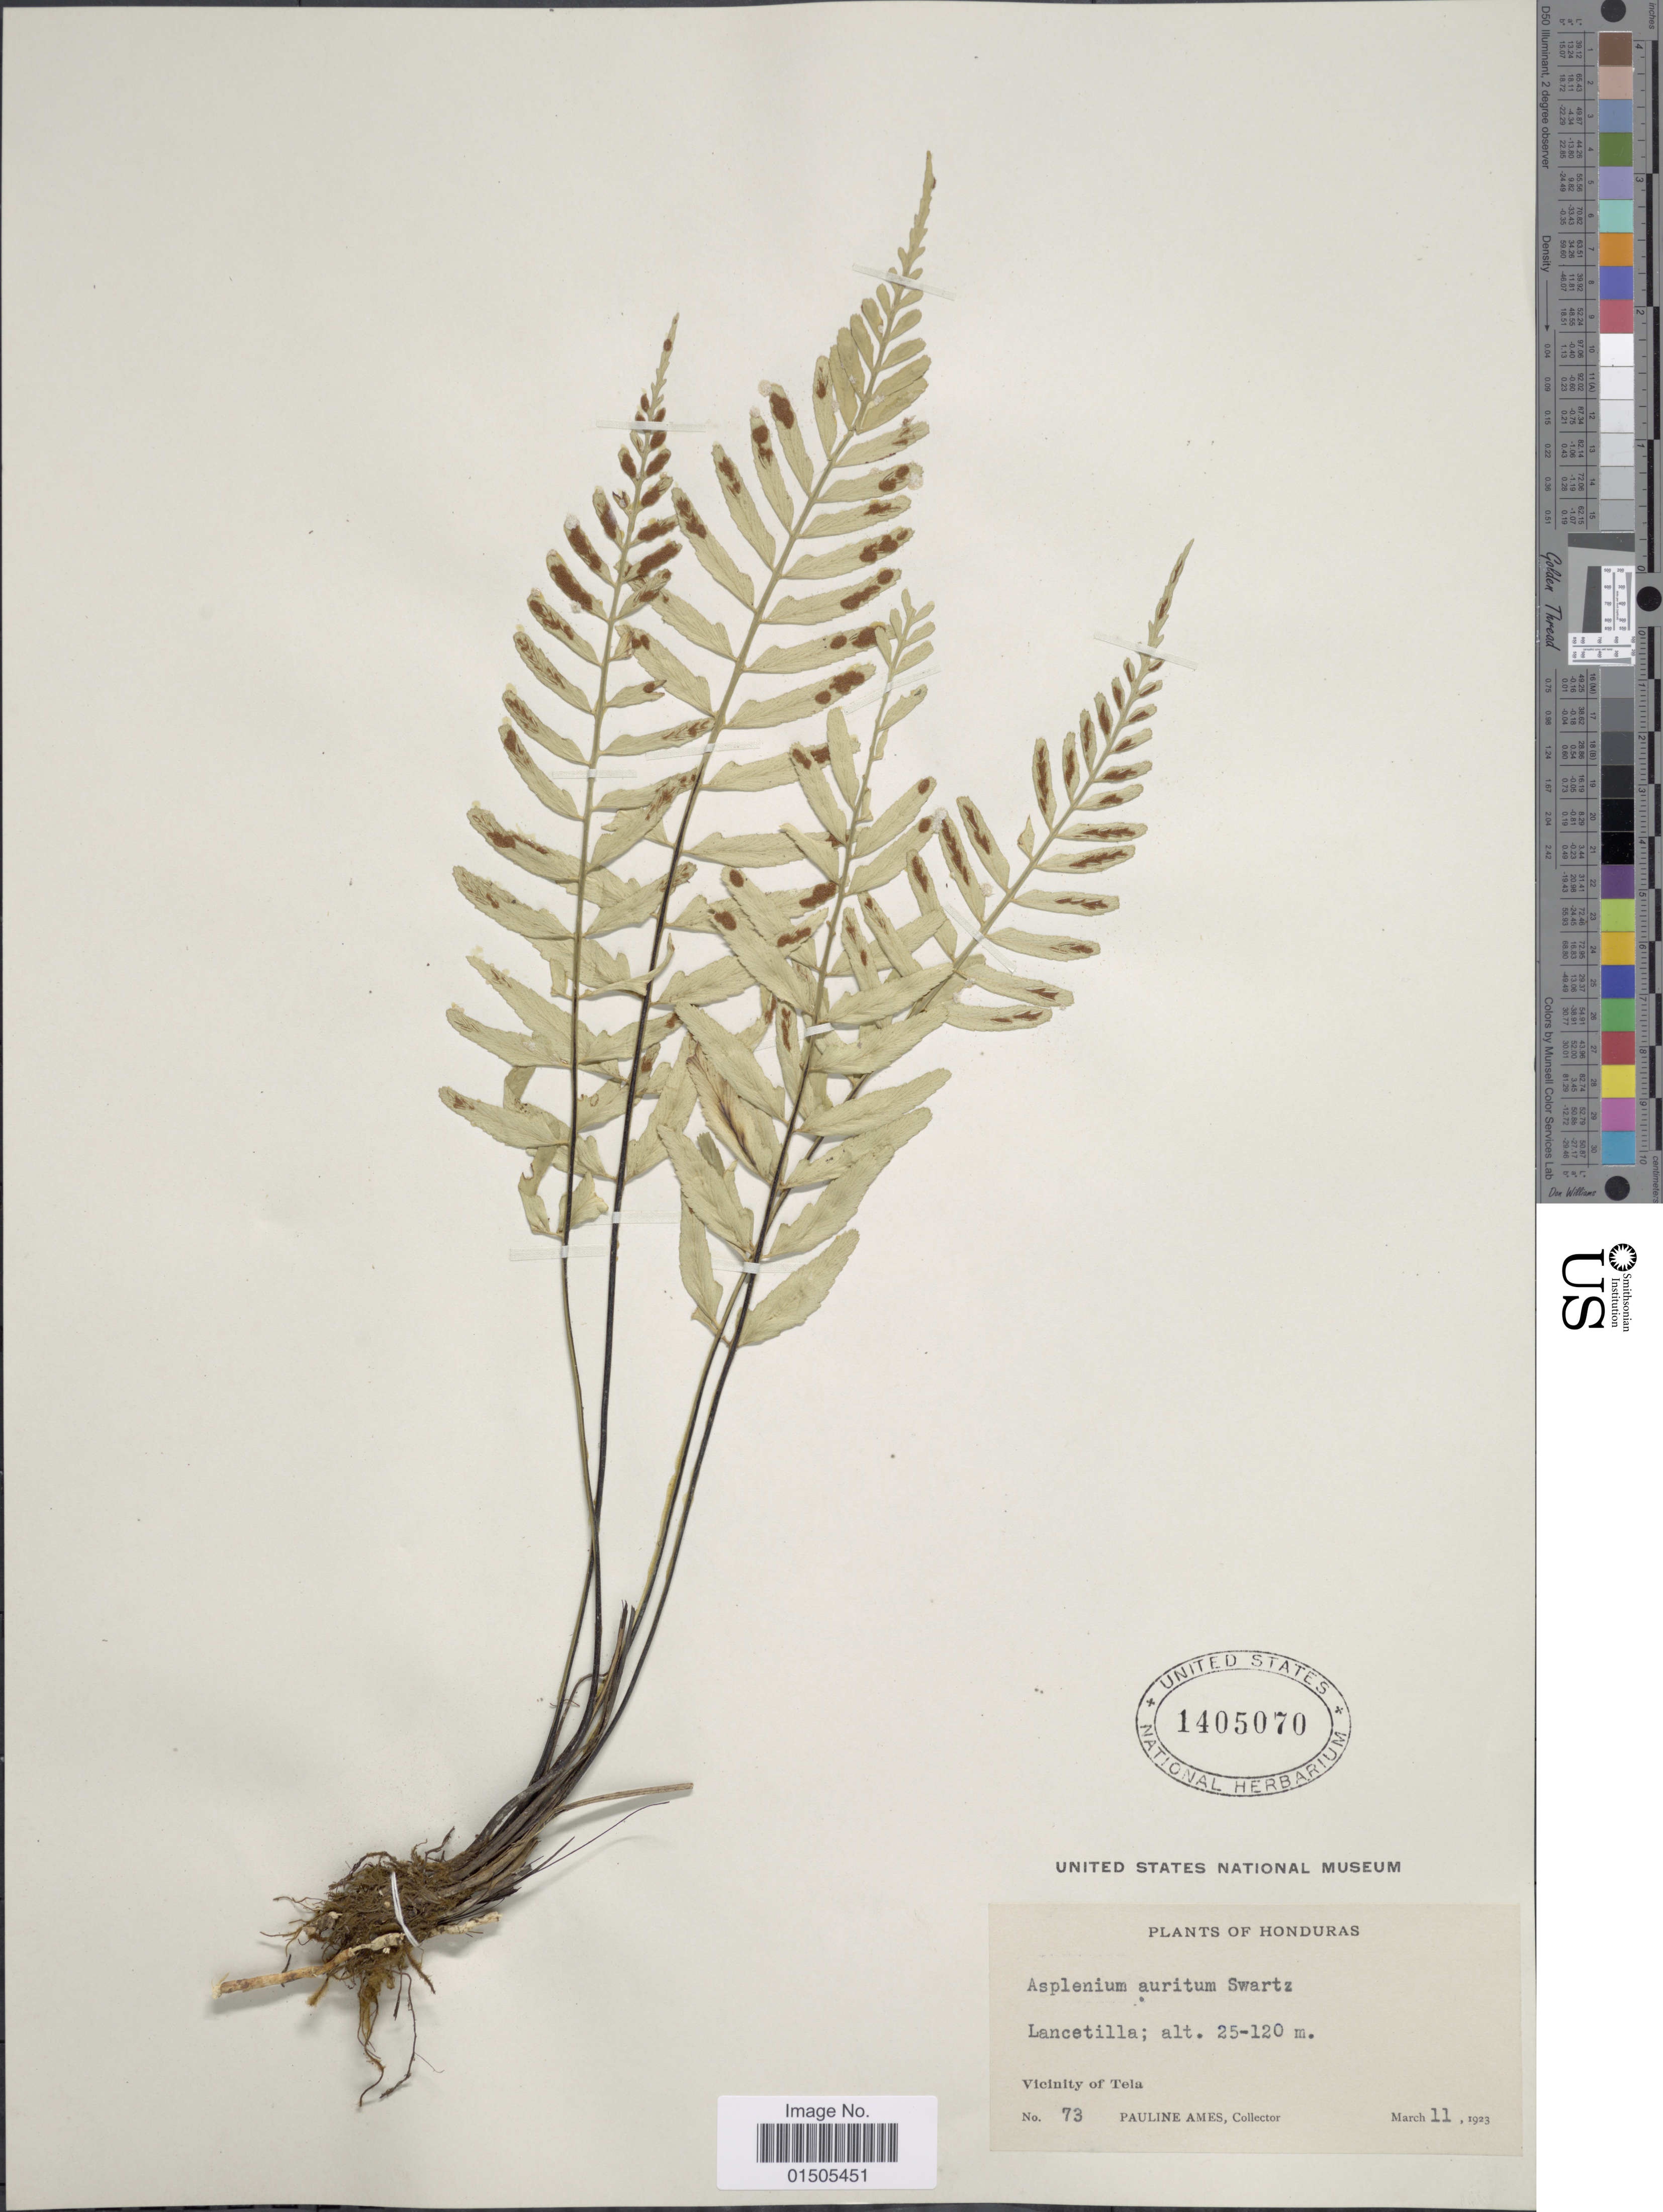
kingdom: Plantae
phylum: Tracheophyta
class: Polypodiopsida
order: Polypodiales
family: Aspleniaceae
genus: Asplenium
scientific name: Asplenium auritum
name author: Sw.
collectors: P. Ames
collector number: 73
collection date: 1923-03-11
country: Honduras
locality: Lancetilla. Vicinity of Tela.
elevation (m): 25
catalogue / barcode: US 1405070